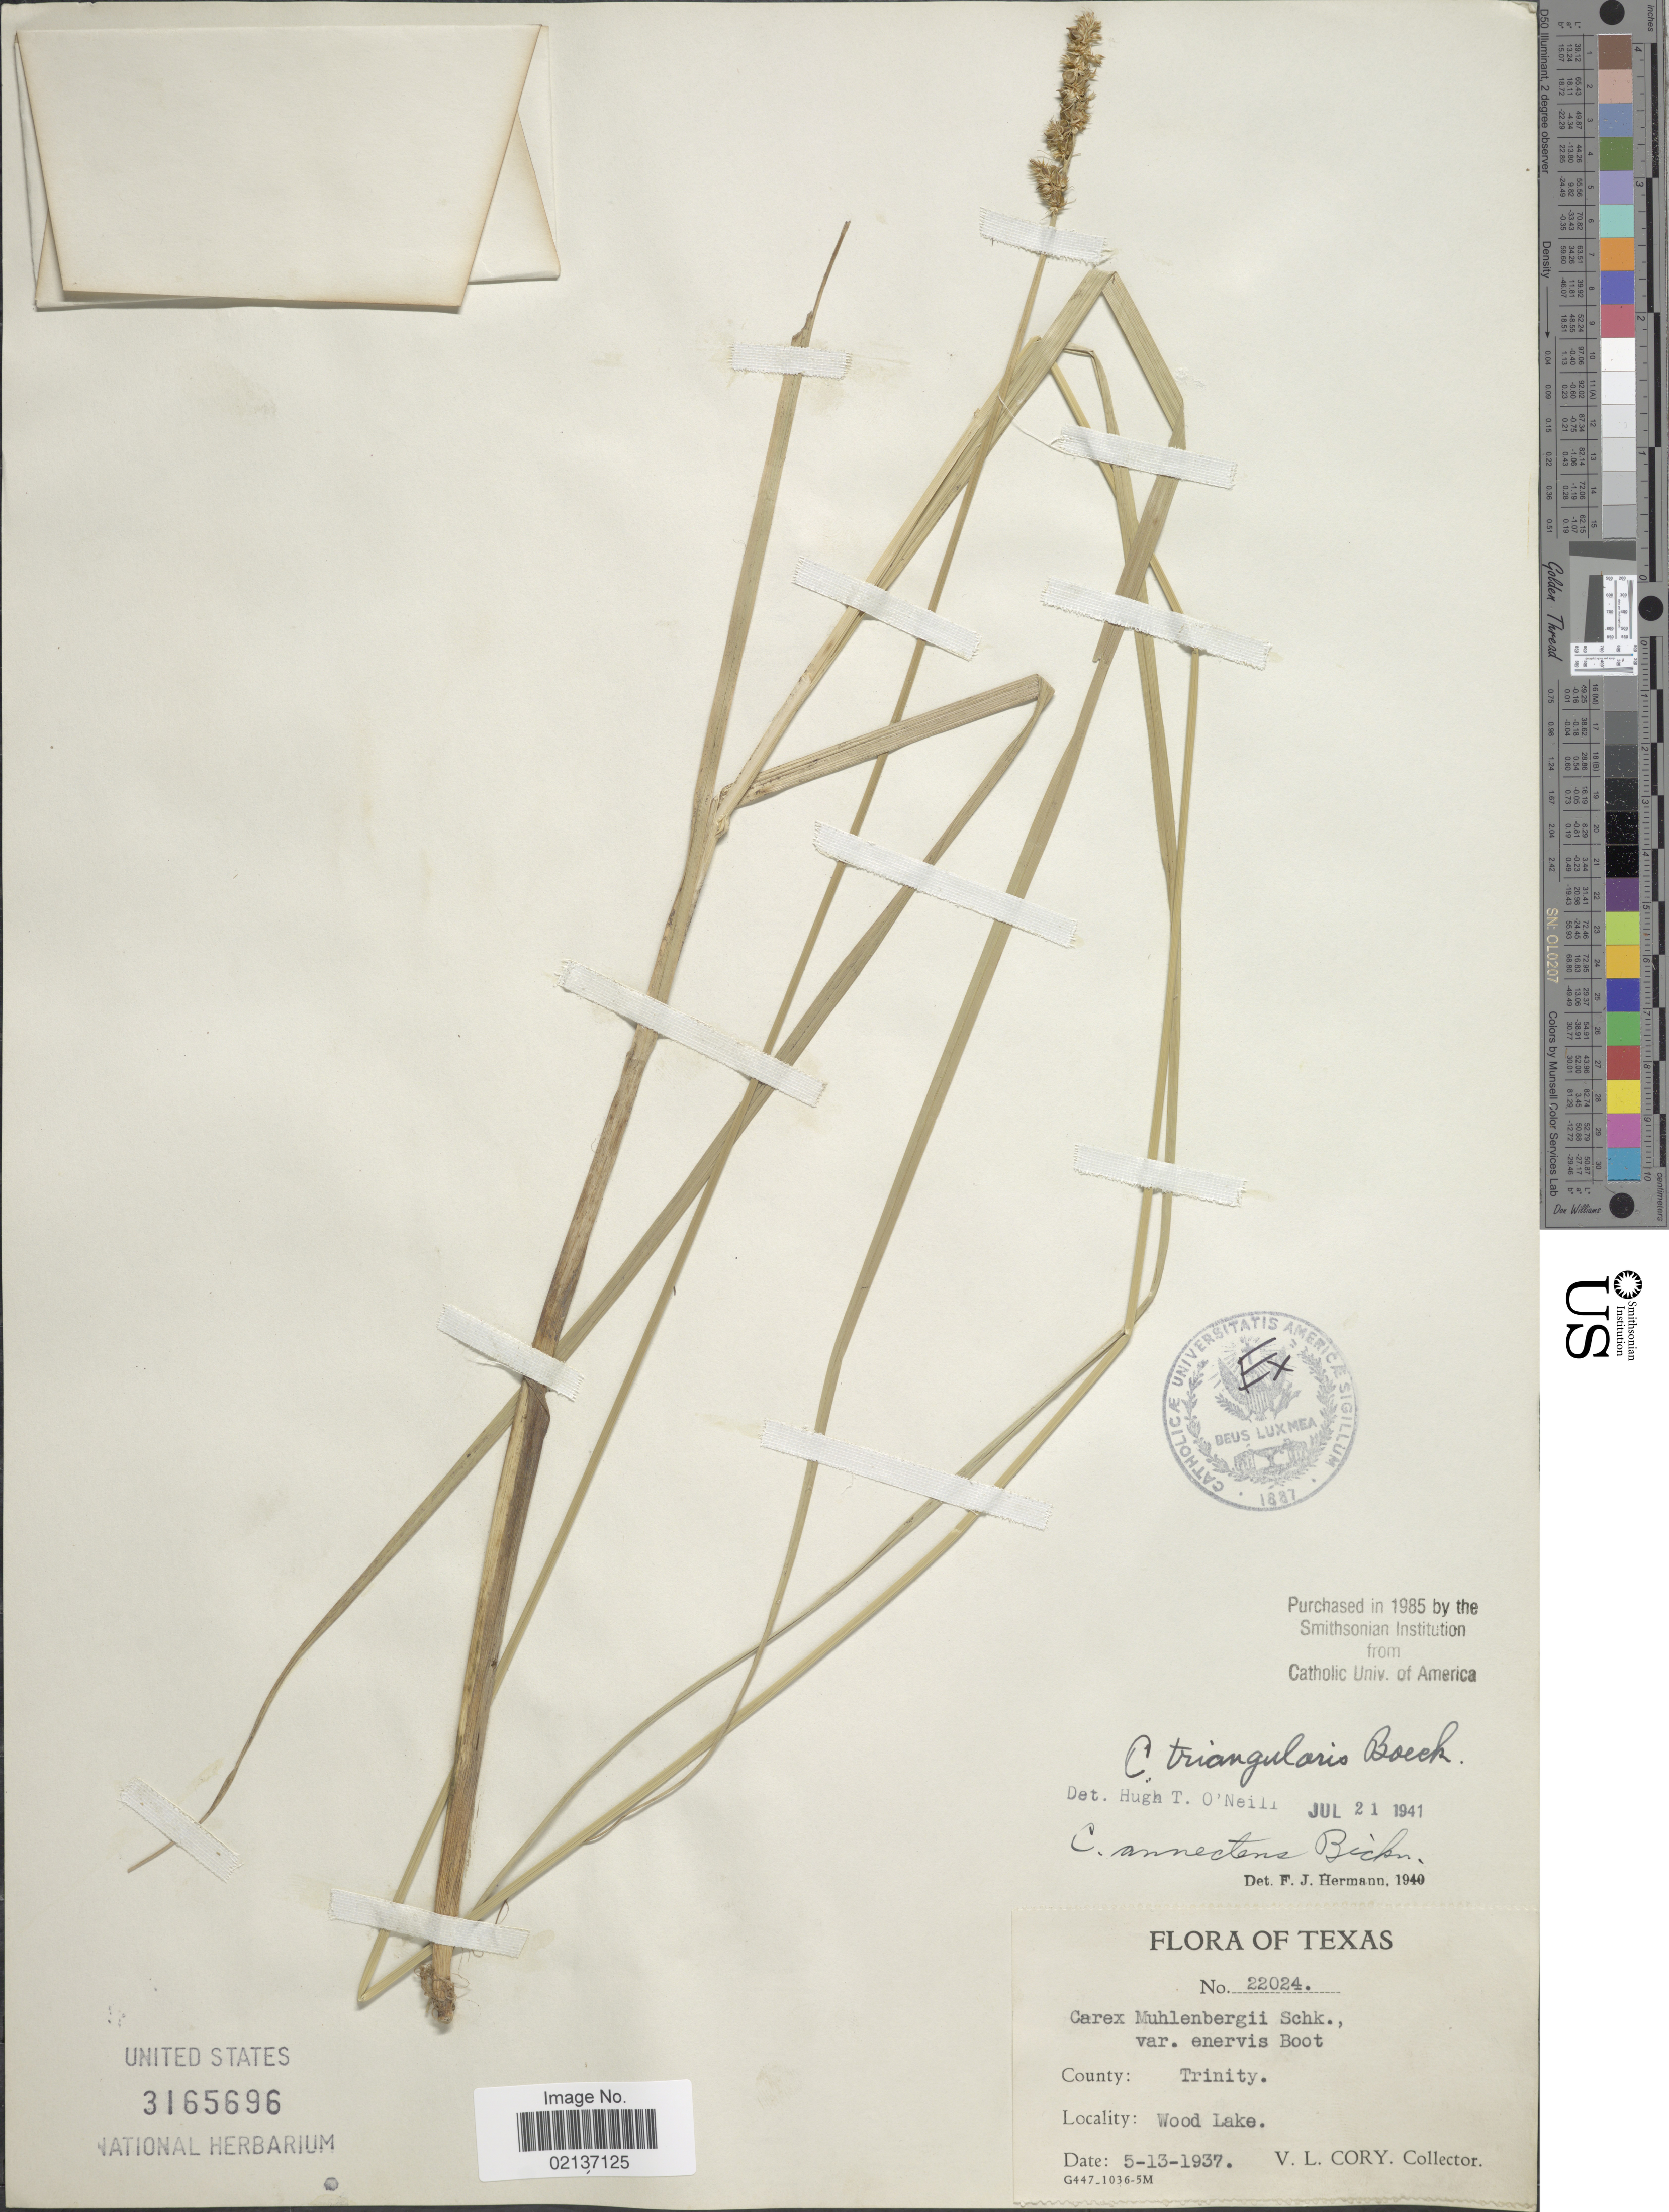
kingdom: Plantae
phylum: Tracheophyta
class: Liliopsida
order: Poales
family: Cyperaceae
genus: Carex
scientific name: Carex triangularis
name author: Boeckeler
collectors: V. Cory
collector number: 22024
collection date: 1937-05-13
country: United States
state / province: Texas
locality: County: Trinity, Wood Lake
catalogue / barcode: US 3165696